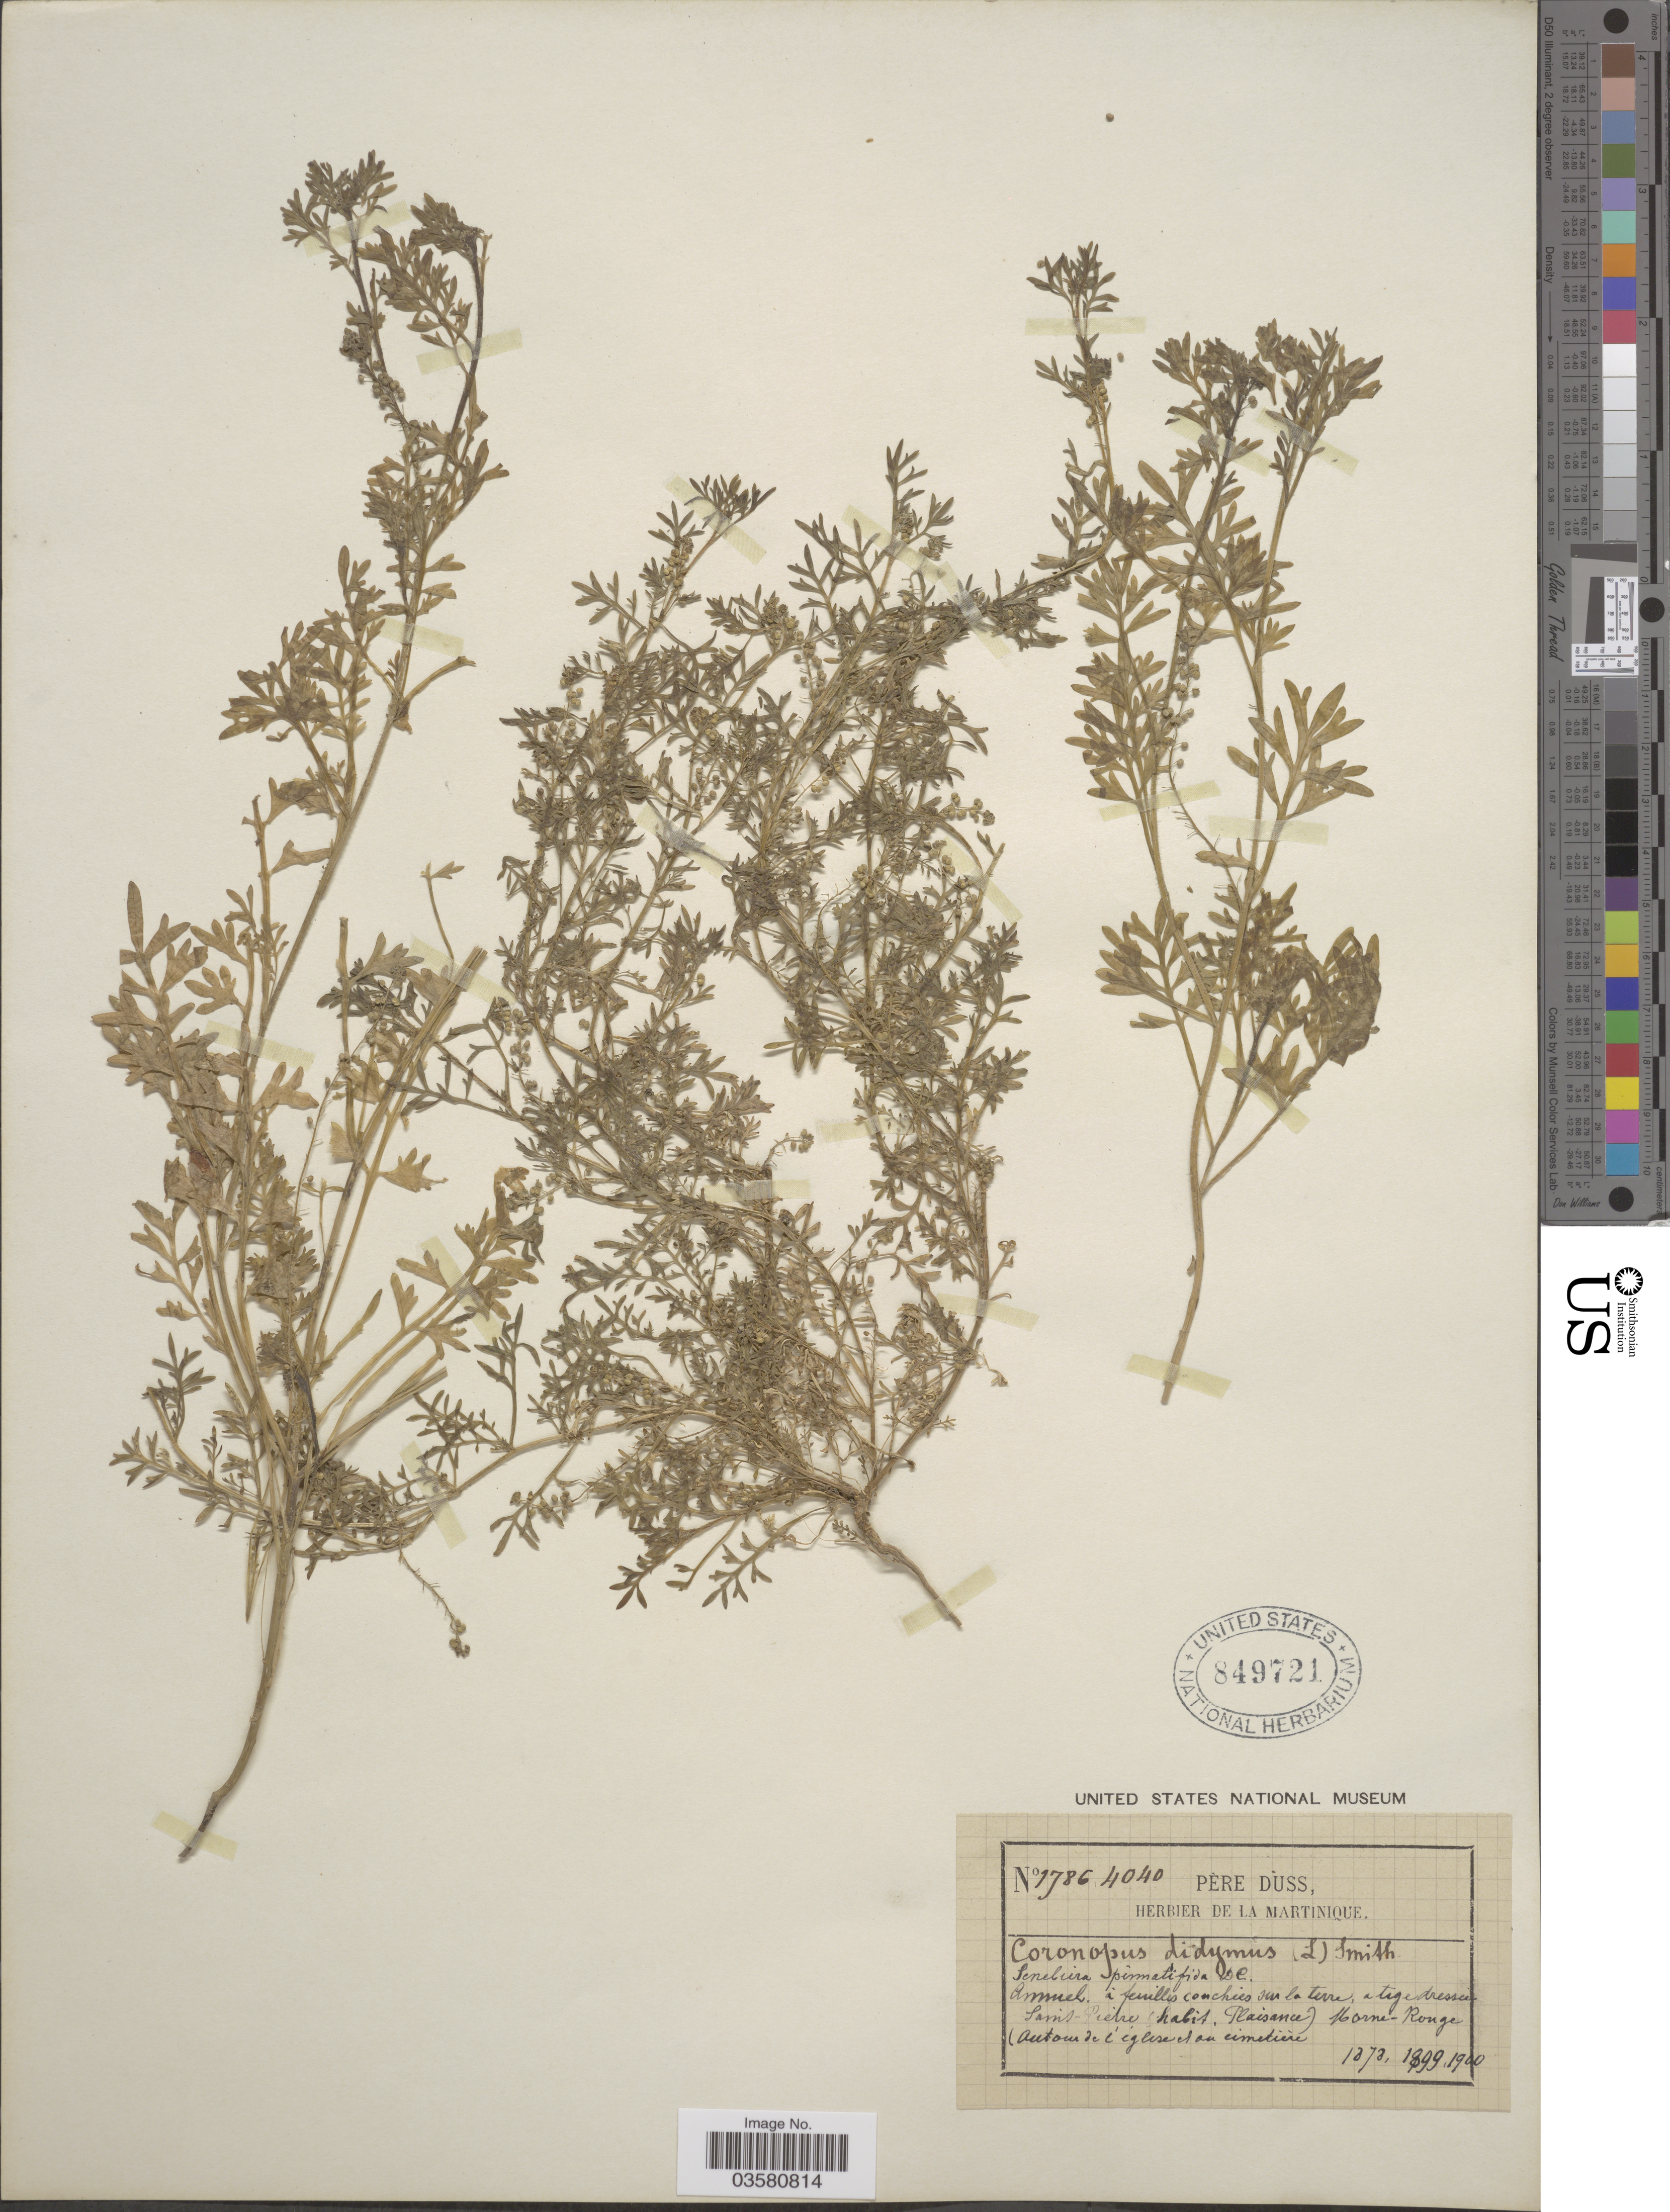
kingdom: Plantae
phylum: Tracheophyta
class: Magnoliopsida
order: Brassicales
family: Brassicaceae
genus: Lepidium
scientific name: Lepidium didymum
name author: L.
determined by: Strong, M. T., (US), Smithsonian Institution - National Museum of Natural History (UNITED STATES)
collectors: Père Duss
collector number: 1786/4040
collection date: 1873/1900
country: Martinique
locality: Sains-Pièrre (habit, Plaisance) Marne-Rouge.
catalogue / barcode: US 849721